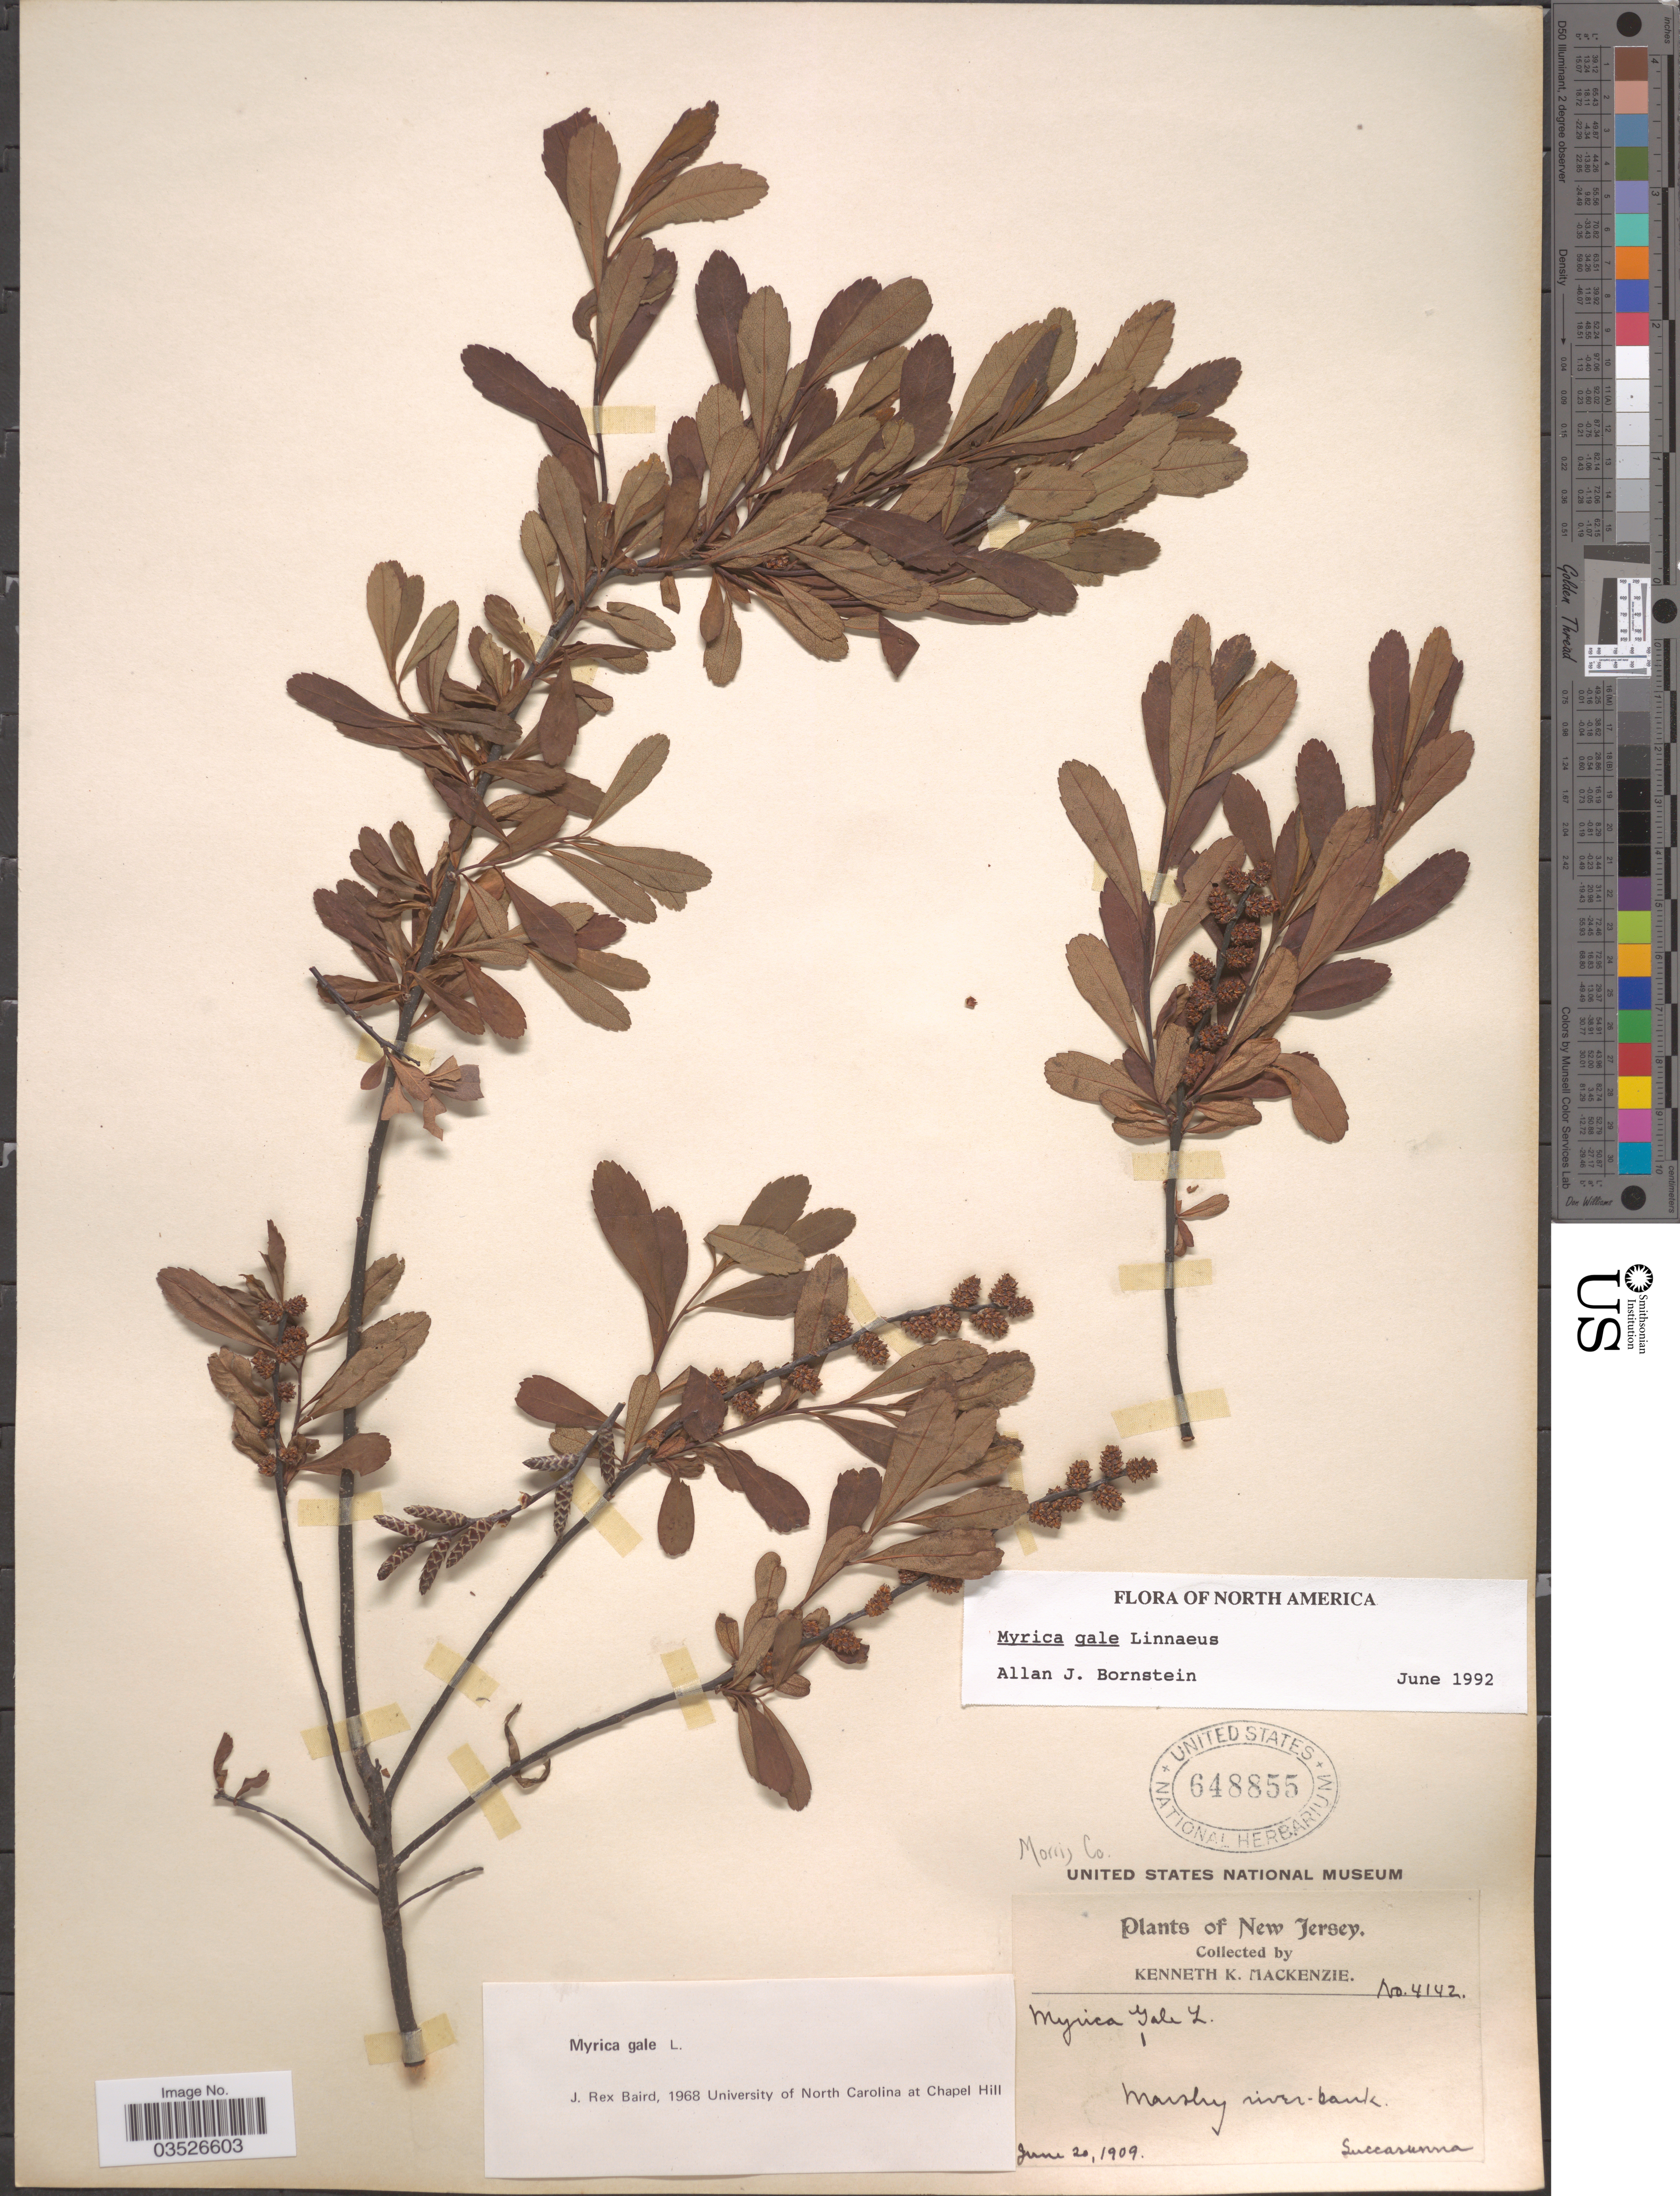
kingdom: Plantae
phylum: Tracheophyta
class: Magnoliopsida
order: Fagales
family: Myricaceae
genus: Myrica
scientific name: Myrica gale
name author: L.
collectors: K. K. Mackenzie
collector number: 4142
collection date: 1909-06-20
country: United States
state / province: New Jersey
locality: Succassunna. Morris Co.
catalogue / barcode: US 648855